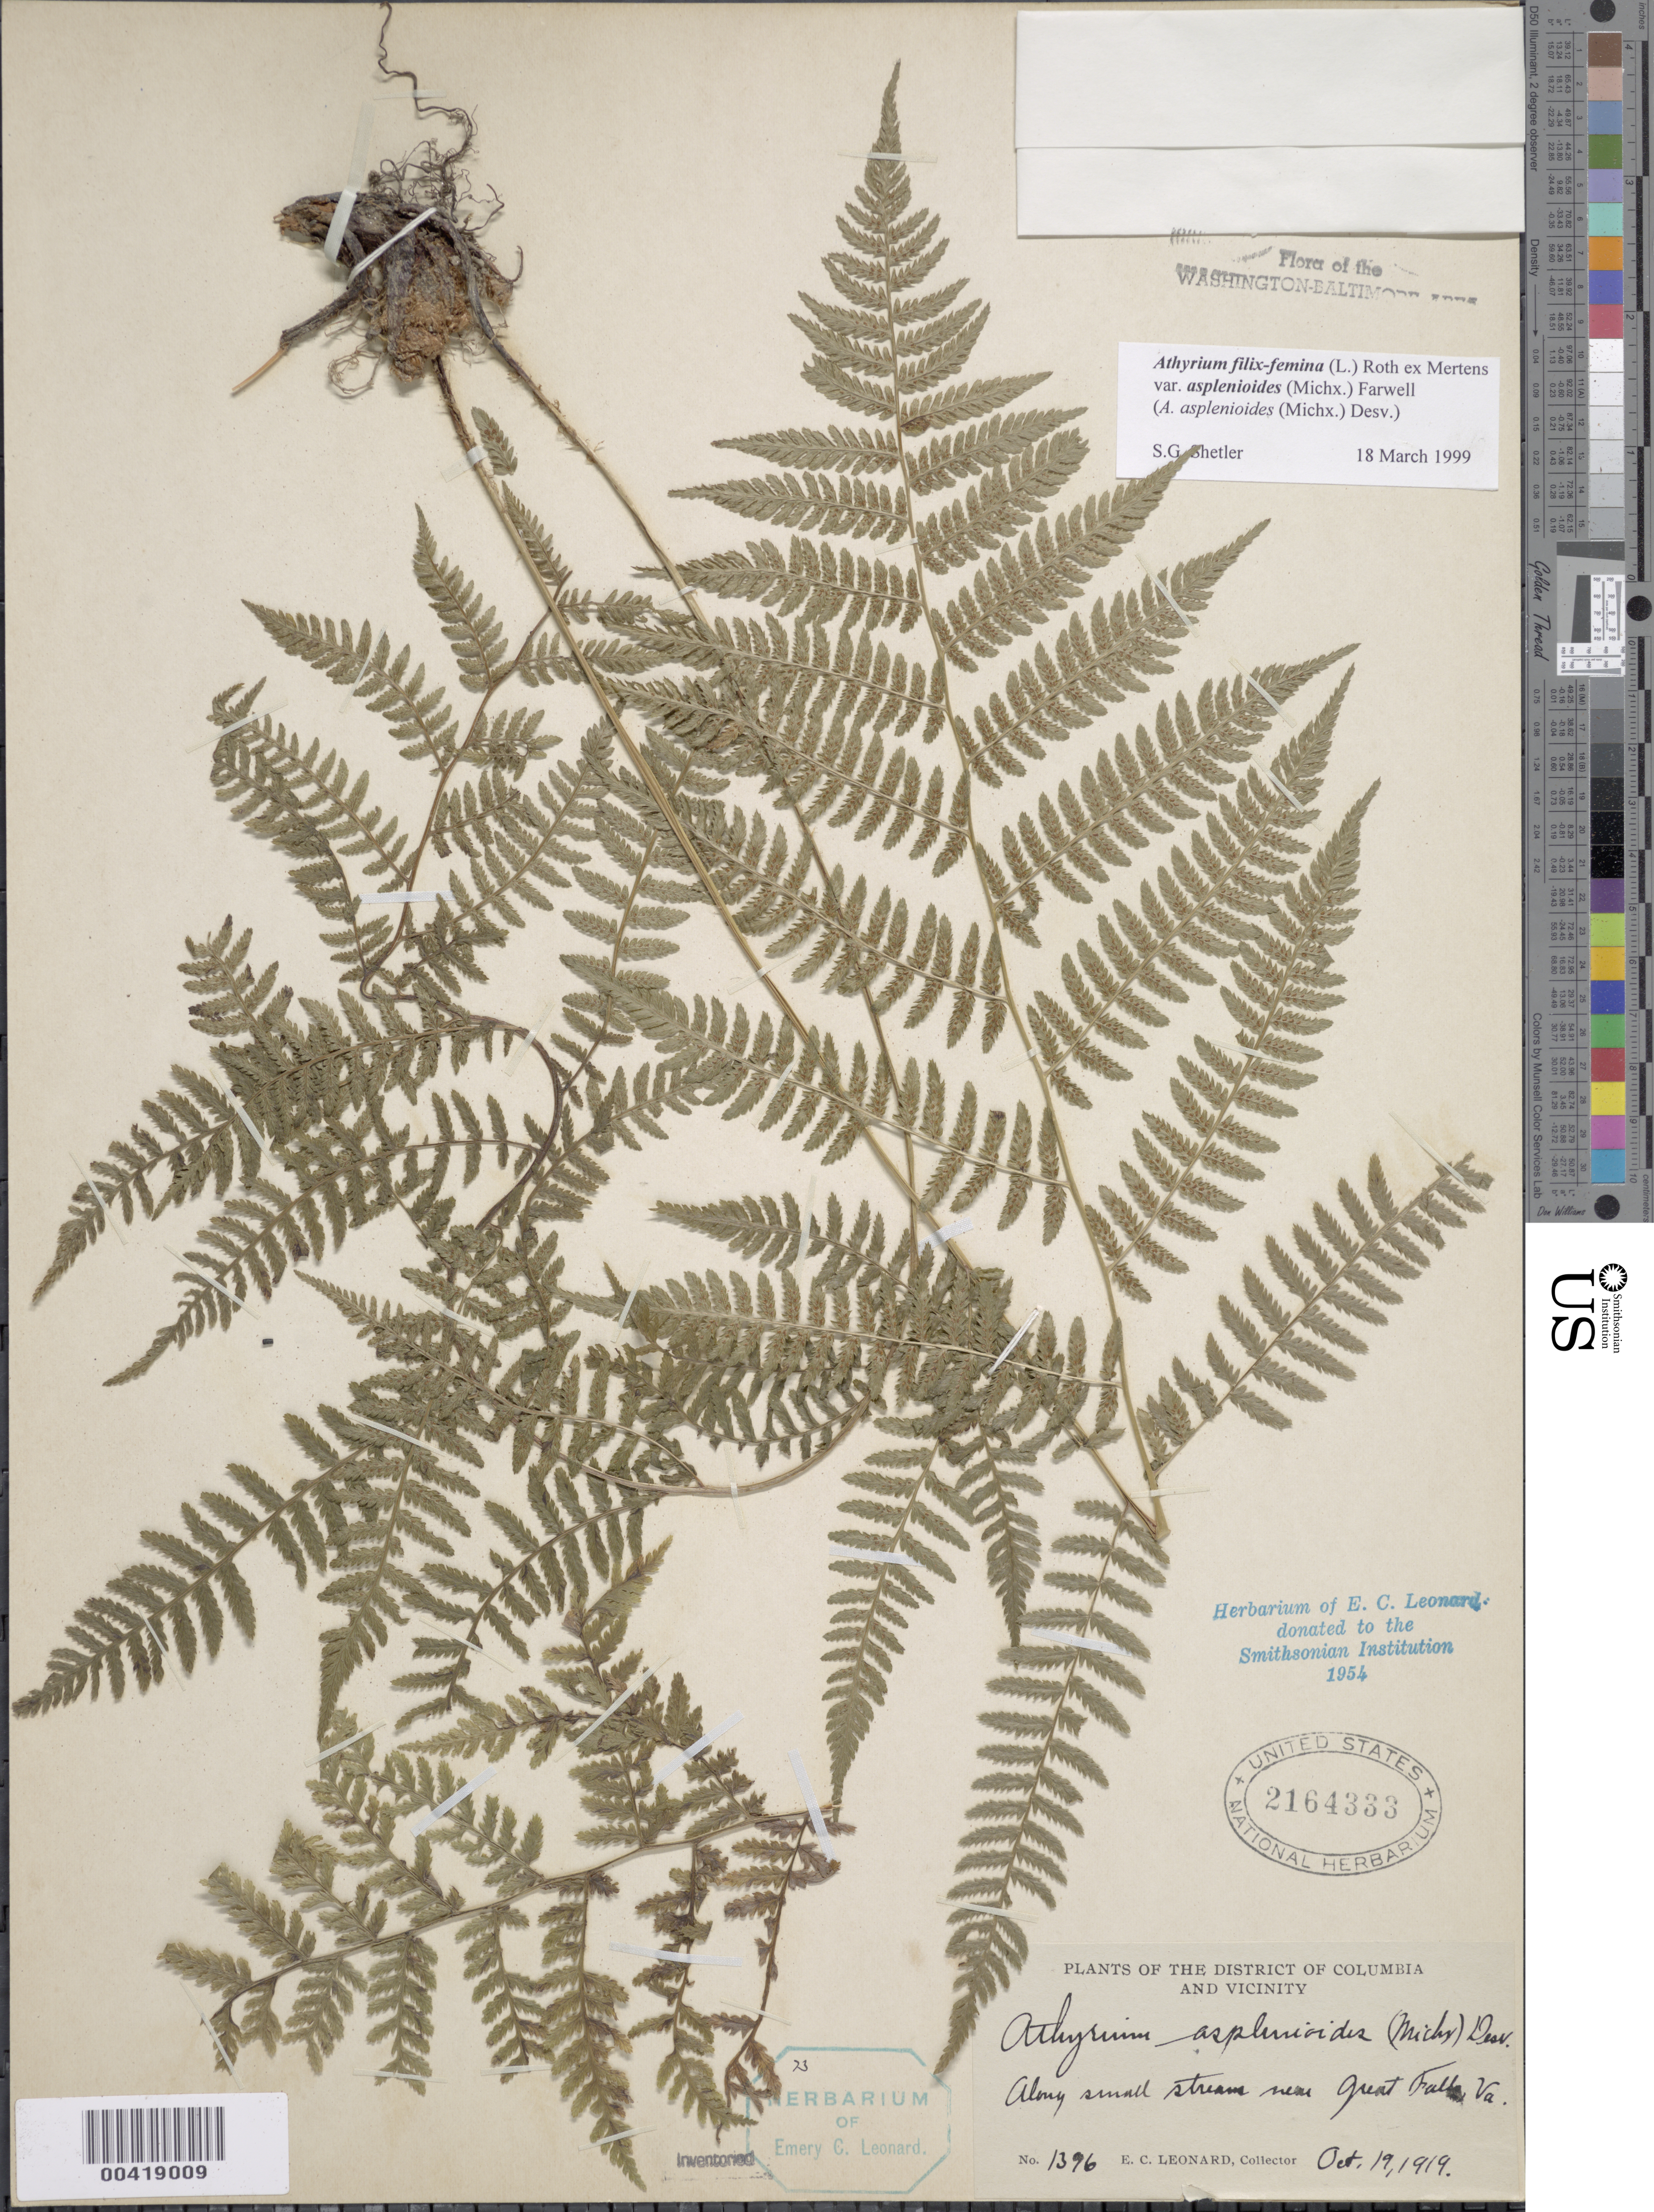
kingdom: Plantae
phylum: Tracheophyta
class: Polypodiopsida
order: Polypodiales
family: Athyriaceae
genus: Athyrium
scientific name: Athyrium filix-femina var. asplenioides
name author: (Michx.) Farw.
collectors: E. C. Leonard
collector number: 1396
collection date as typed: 19 Oct 1919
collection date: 1919-10-19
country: United States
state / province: Virginia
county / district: Fairfax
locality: Great Falls C. and O. Canal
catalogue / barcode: US 2164333